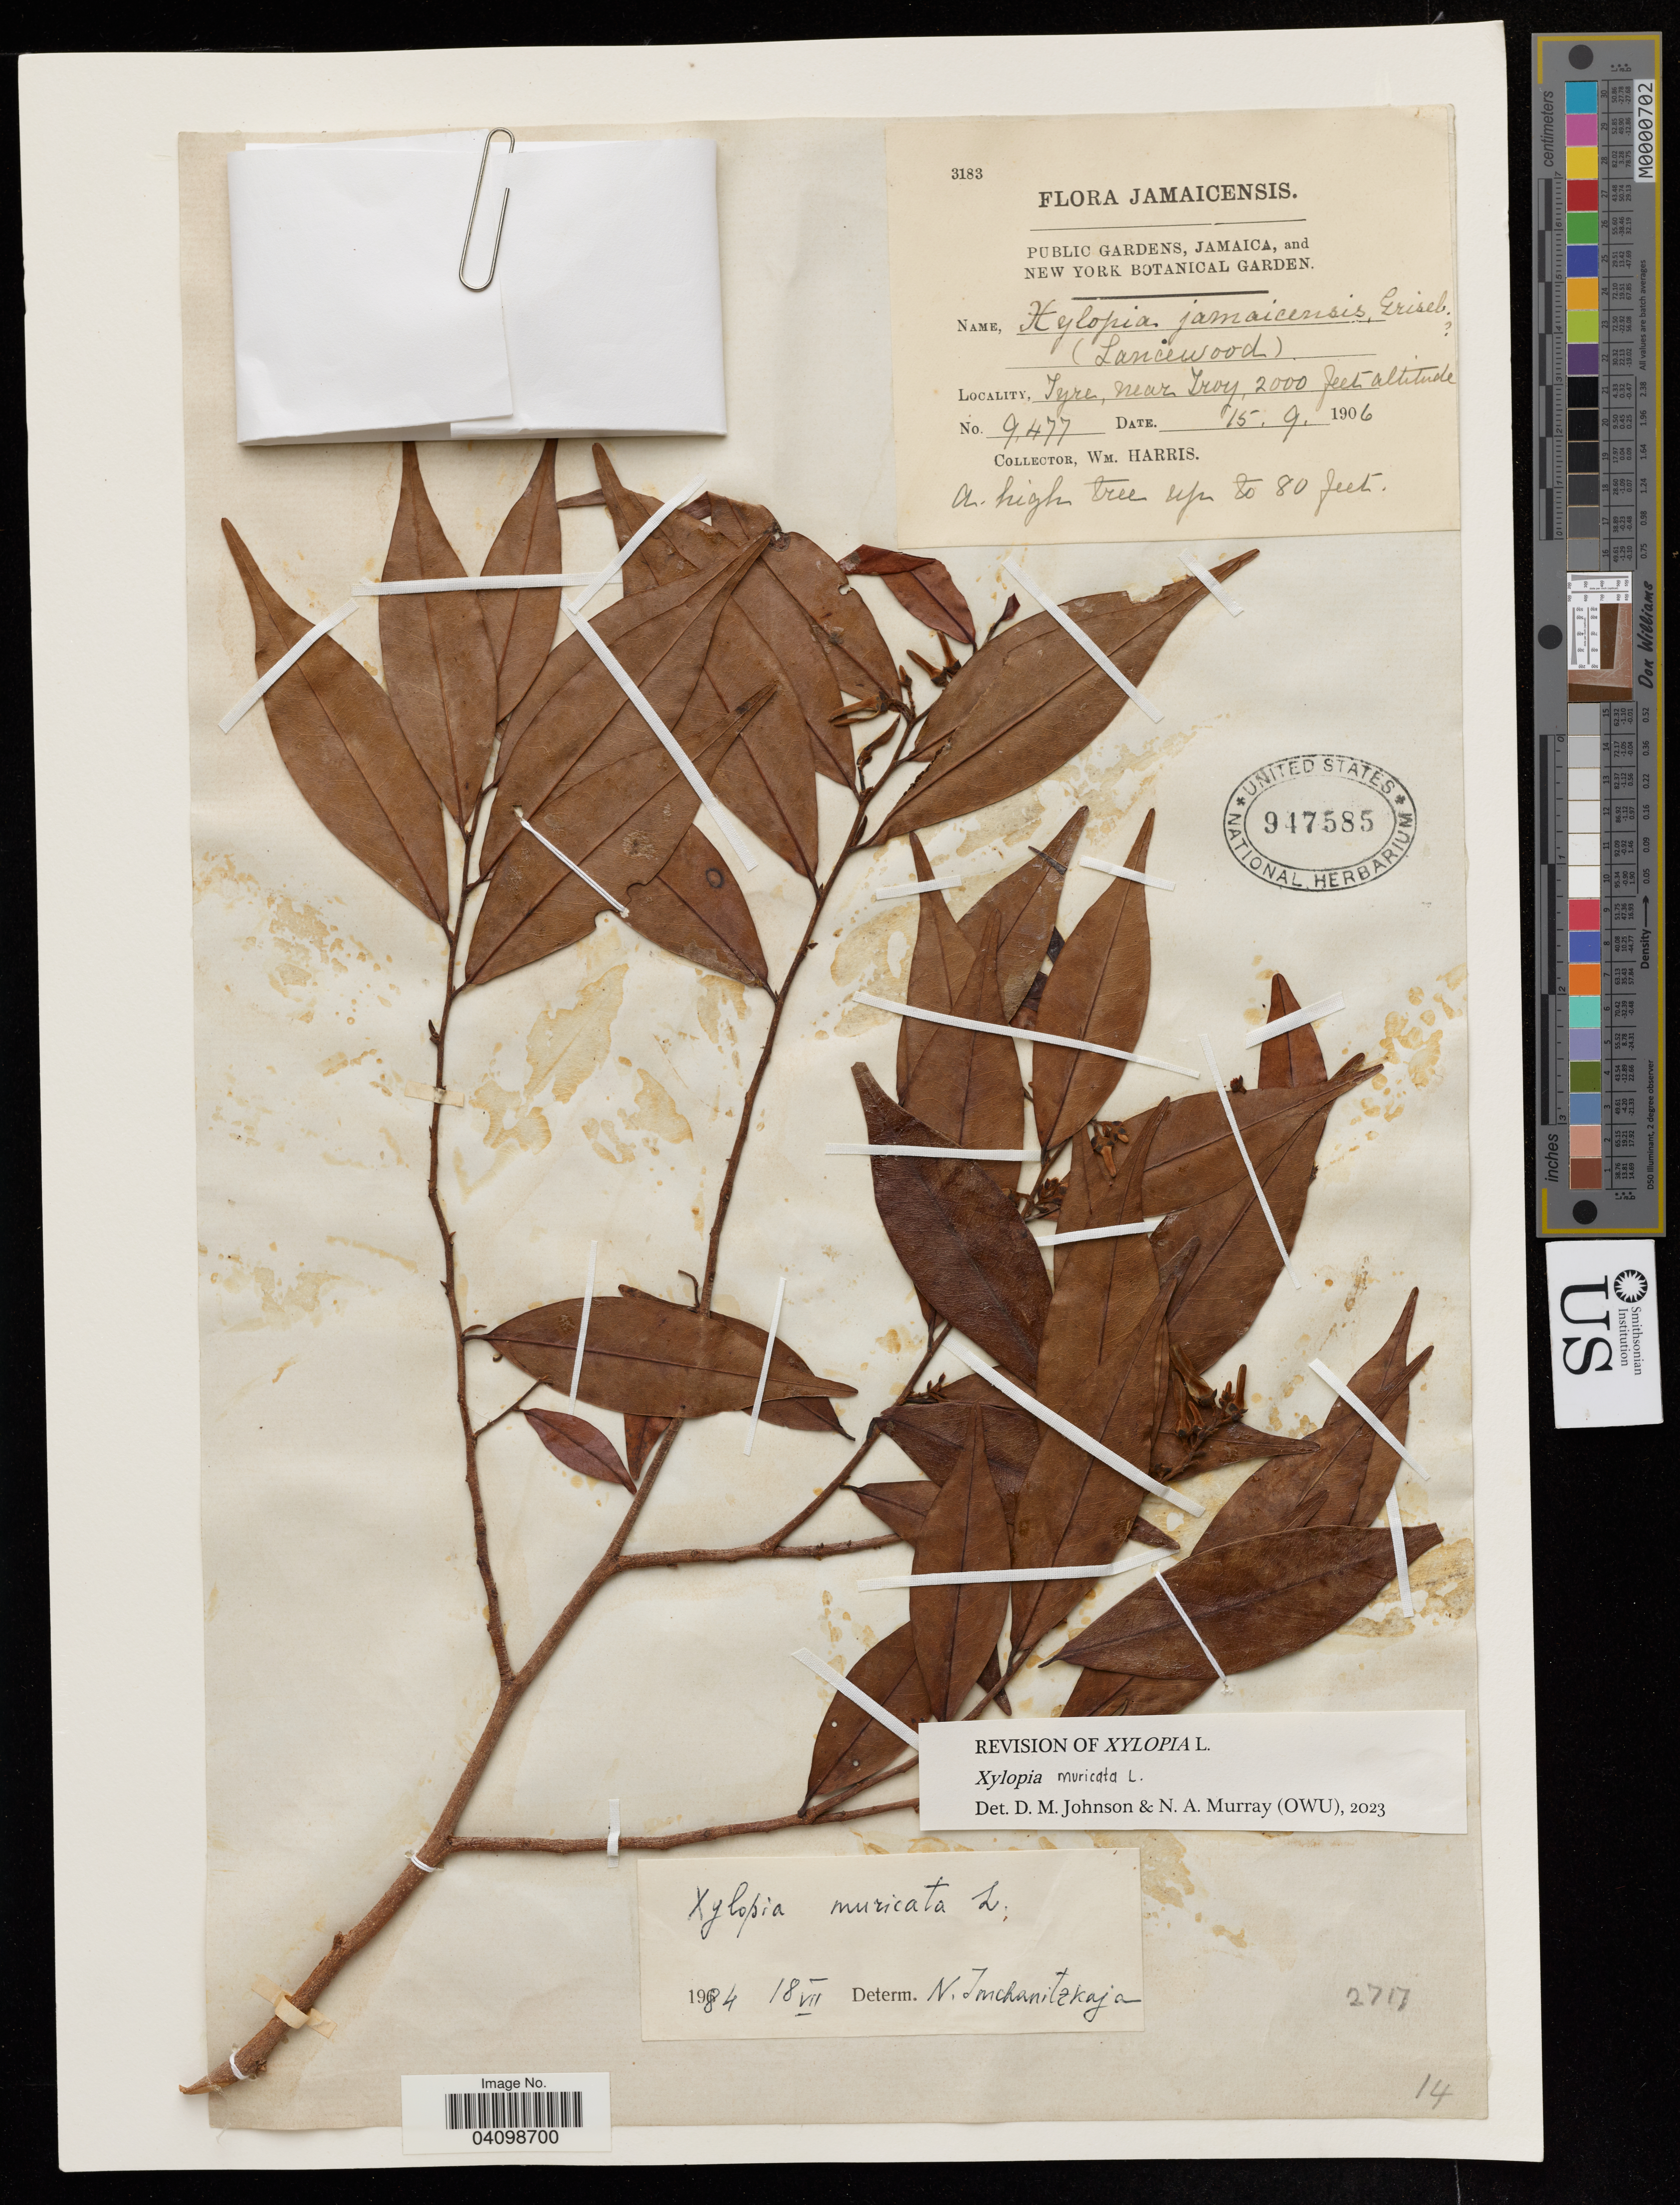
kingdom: Plantae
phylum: Tracheophyta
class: Magnoliopsida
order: Magnoliales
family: Annonaceae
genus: Xylopia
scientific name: Xylopia muricata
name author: L.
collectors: W. Harris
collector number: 9477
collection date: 1906-09-15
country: Jamaica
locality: Tyre, near Troy.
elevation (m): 610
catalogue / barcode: US 947585